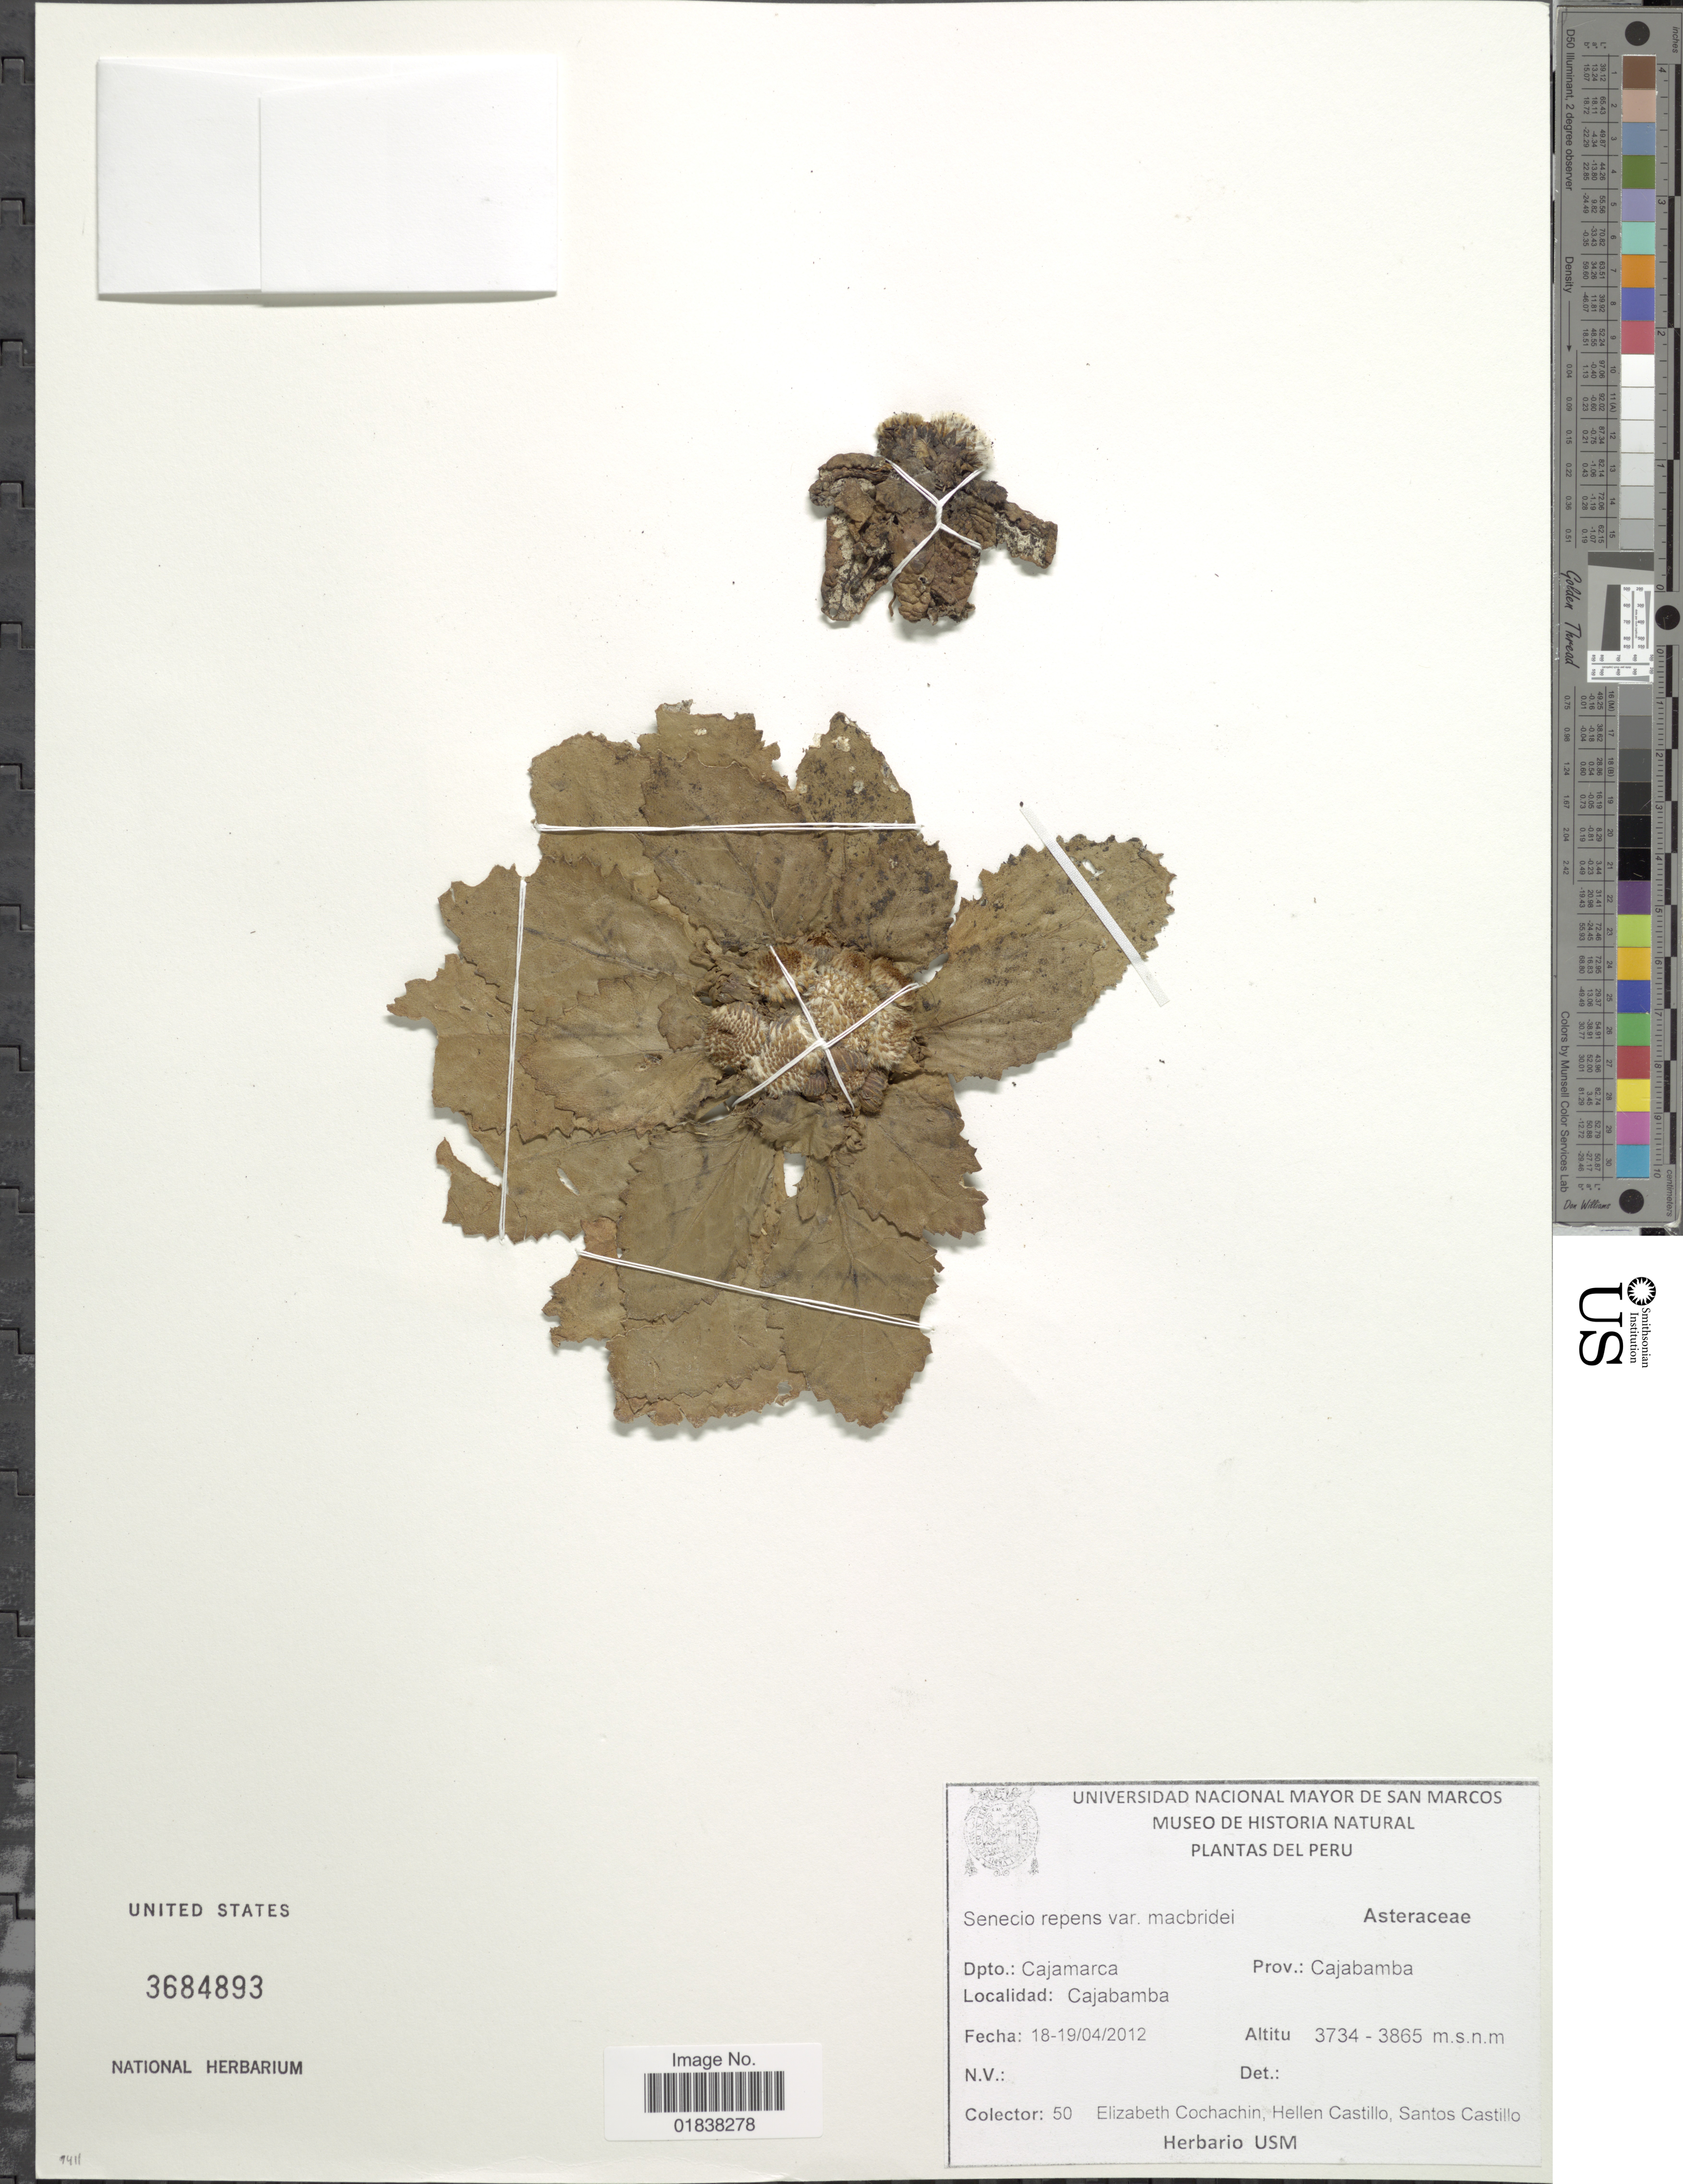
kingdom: Plantae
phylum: Tracheophyta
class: Magnoliopsida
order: Asterales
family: Asteraceae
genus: Senecio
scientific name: Senecio repens var. macbridei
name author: (Cuatrec.) Cabrera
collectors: E. Cochachin Guerrero, H. Castillo & S. Castillo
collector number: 50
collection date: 2012-04-18/2012-04-19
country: Peru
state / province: Cajamarca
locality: Prov. Cajabamba, Cajabamba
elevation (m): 3734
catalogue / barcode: US 3684893